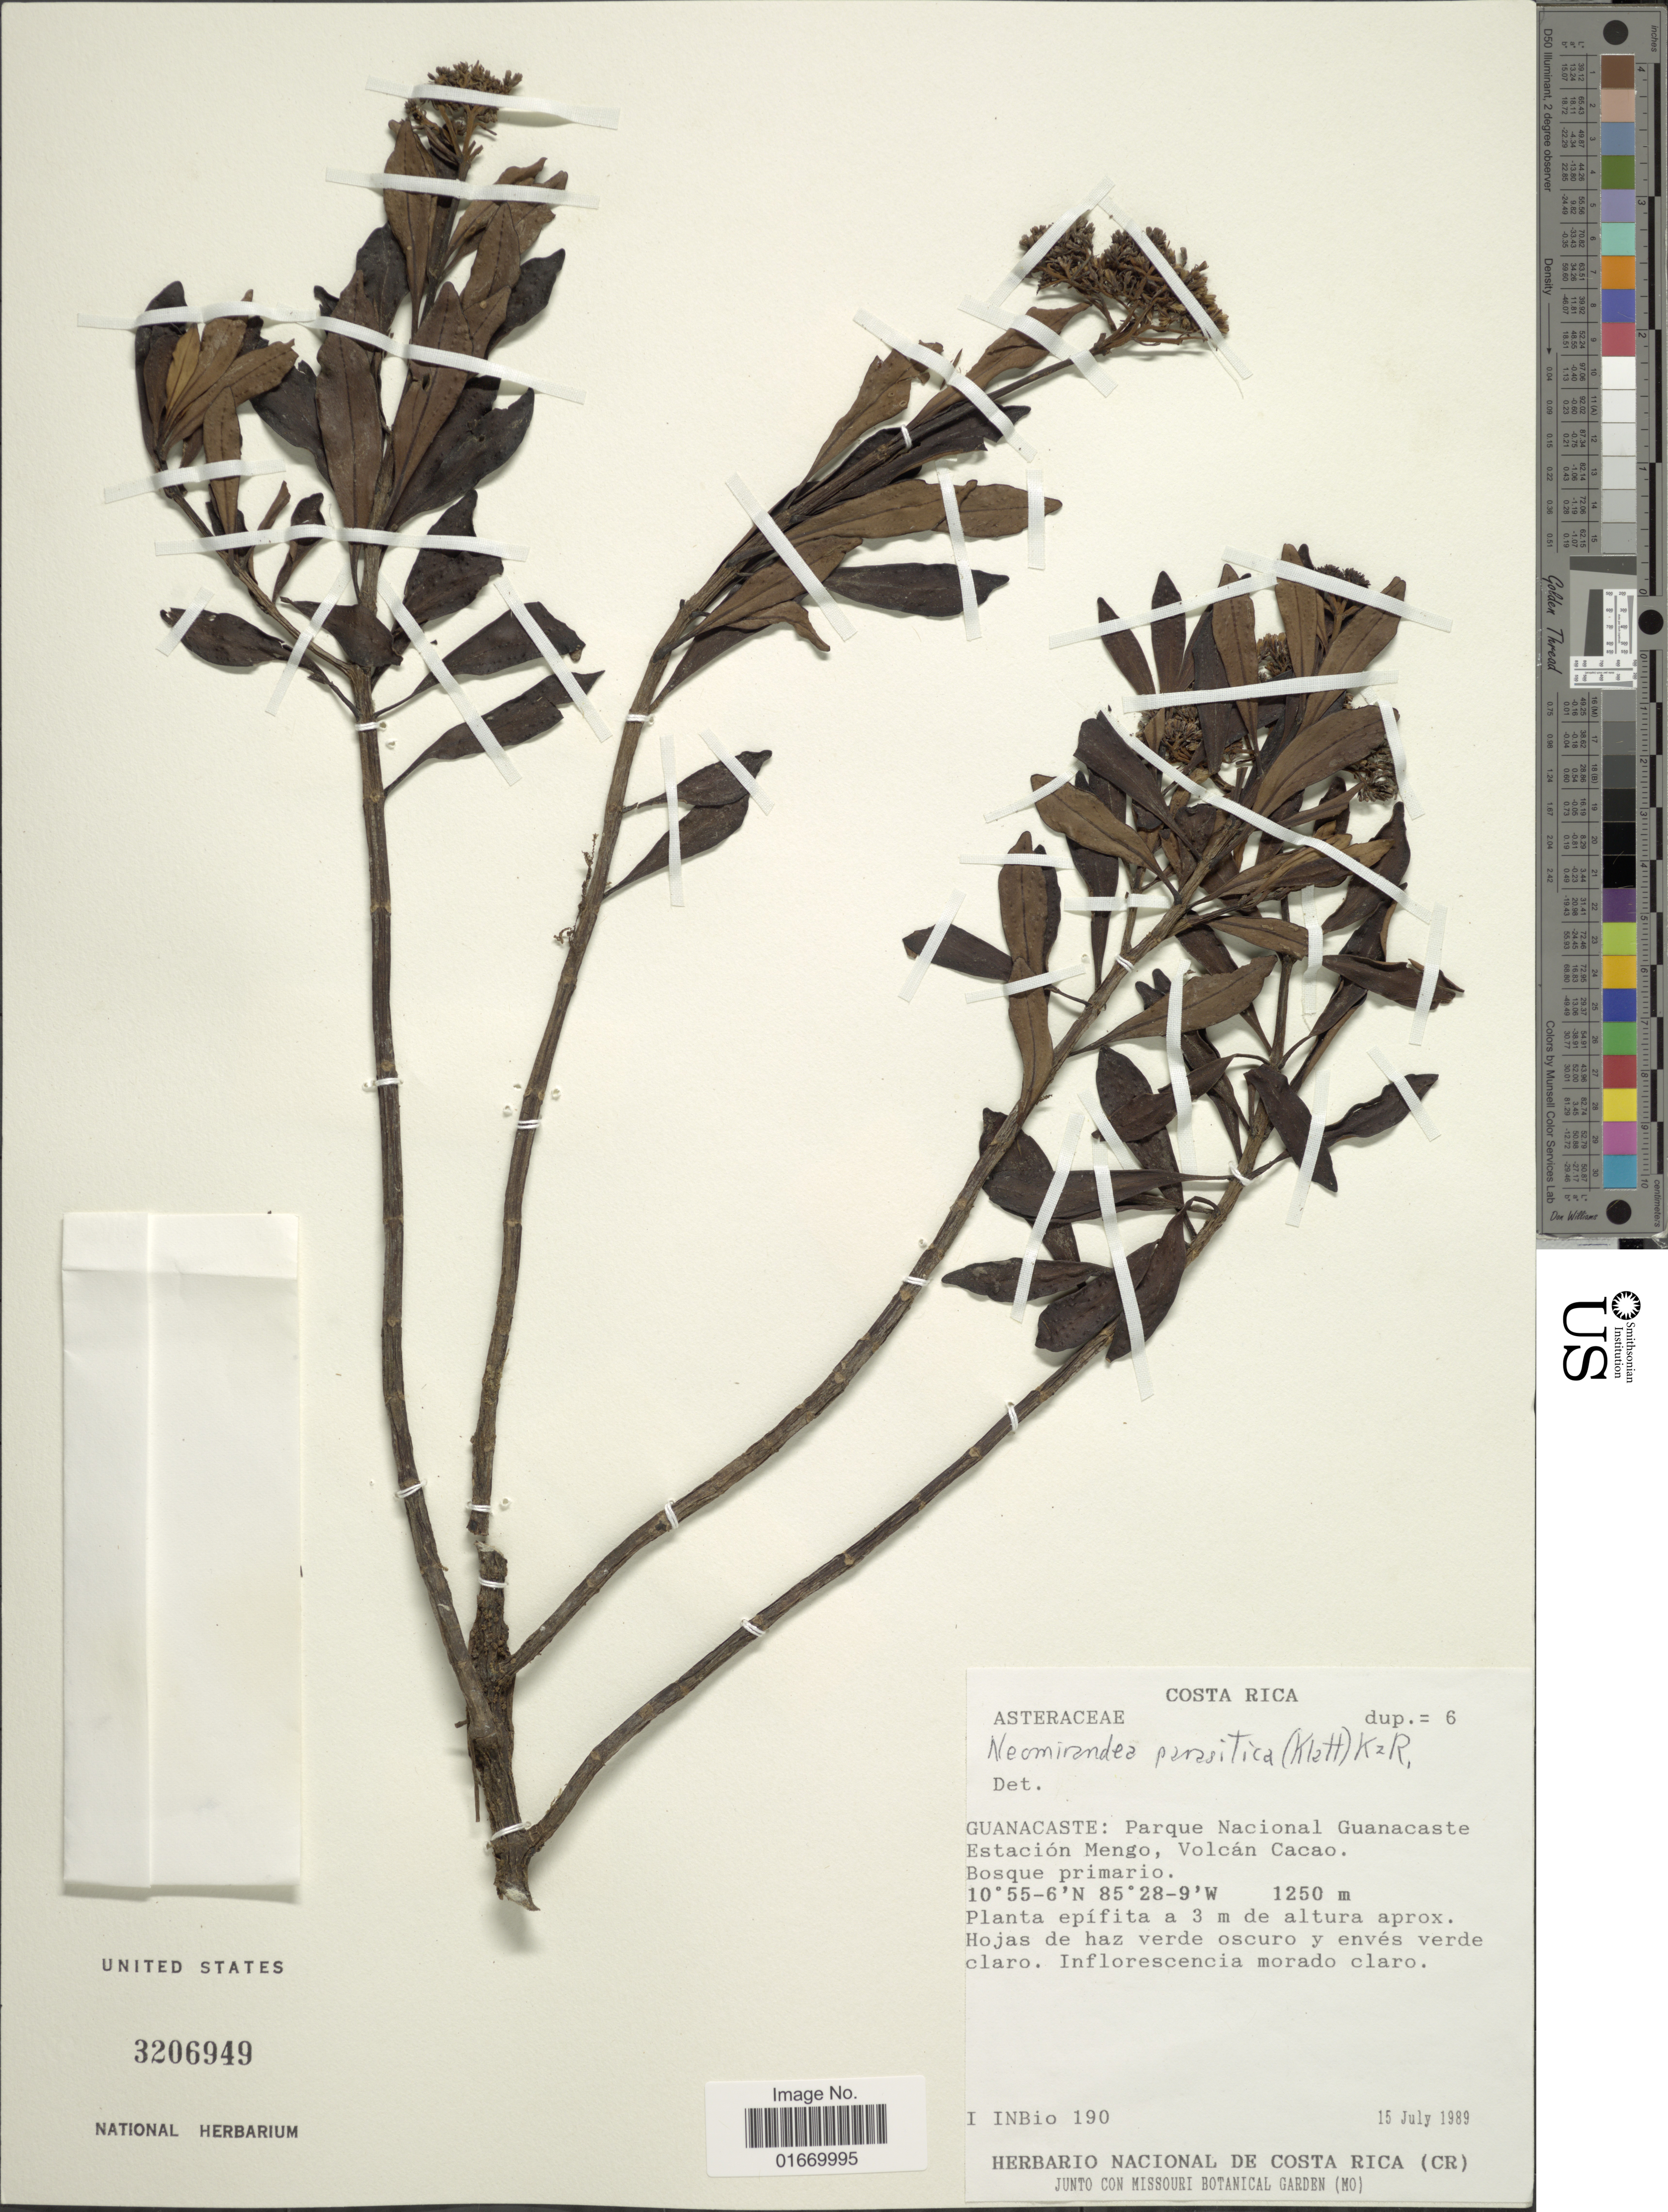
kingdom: Plantae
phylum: Tracheophyta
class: Magnoliopsida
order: Asterales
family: Asteraceae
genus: Neomirandea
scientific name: Neomirandea parasitica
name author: (Klatt) R.M. King & H. Rob.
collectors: Instituto Nacional de Biodiversidad (INBio) , Herbario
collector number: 190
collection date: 1989-07-15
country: Costa Rica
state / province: Guanacaste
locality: Parque Nacional Guanacaste Estacion Mengo, Volcan Cacao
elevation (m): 1250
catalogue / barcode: US 3206949